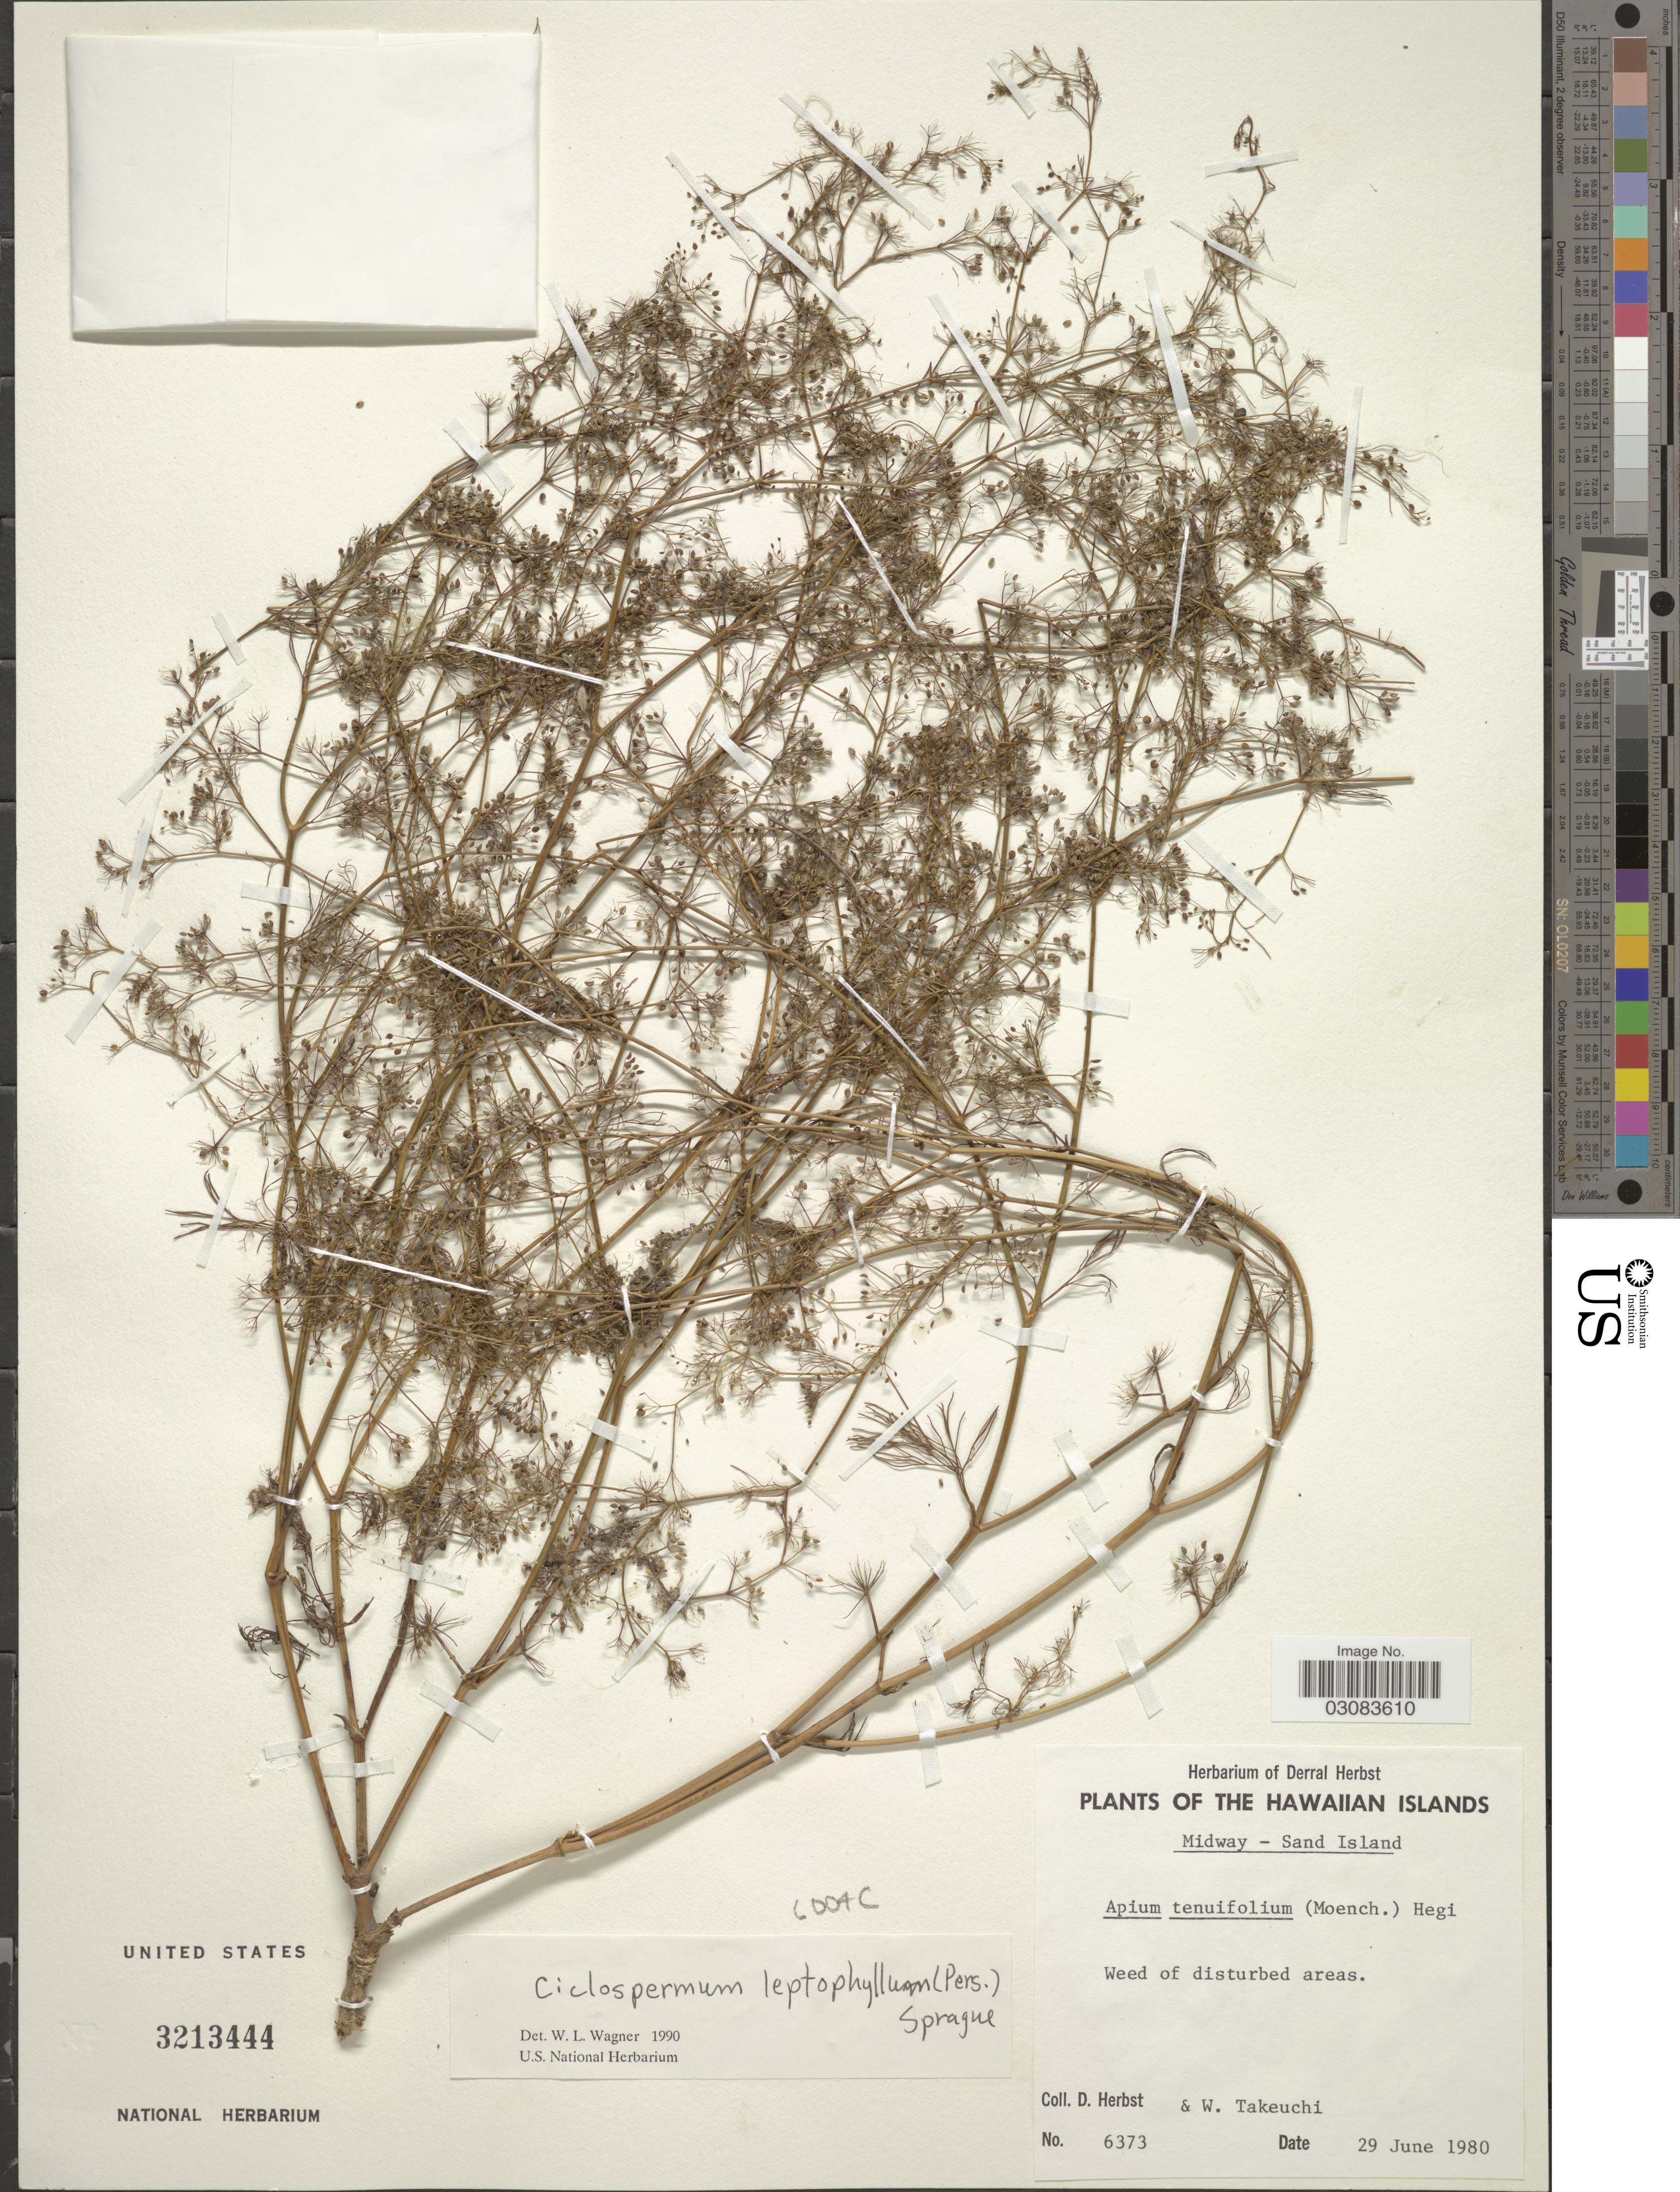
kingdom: Plantae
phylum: Tracheophyta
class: Magnoliopsida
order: Apiales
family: Apiaceae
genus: Cyclospermum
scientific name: Cyclospermum leptophyllum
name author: (Pers.) Sprague ex Britton & P. Wilson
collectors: D. Herbst & W. Takeuchi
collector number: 6373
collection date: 1980-06-29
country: United States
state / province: Hawaii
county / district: Hawaii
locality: Hawaiian Islands. Midway - Sand Island.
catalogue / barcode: US 3213444